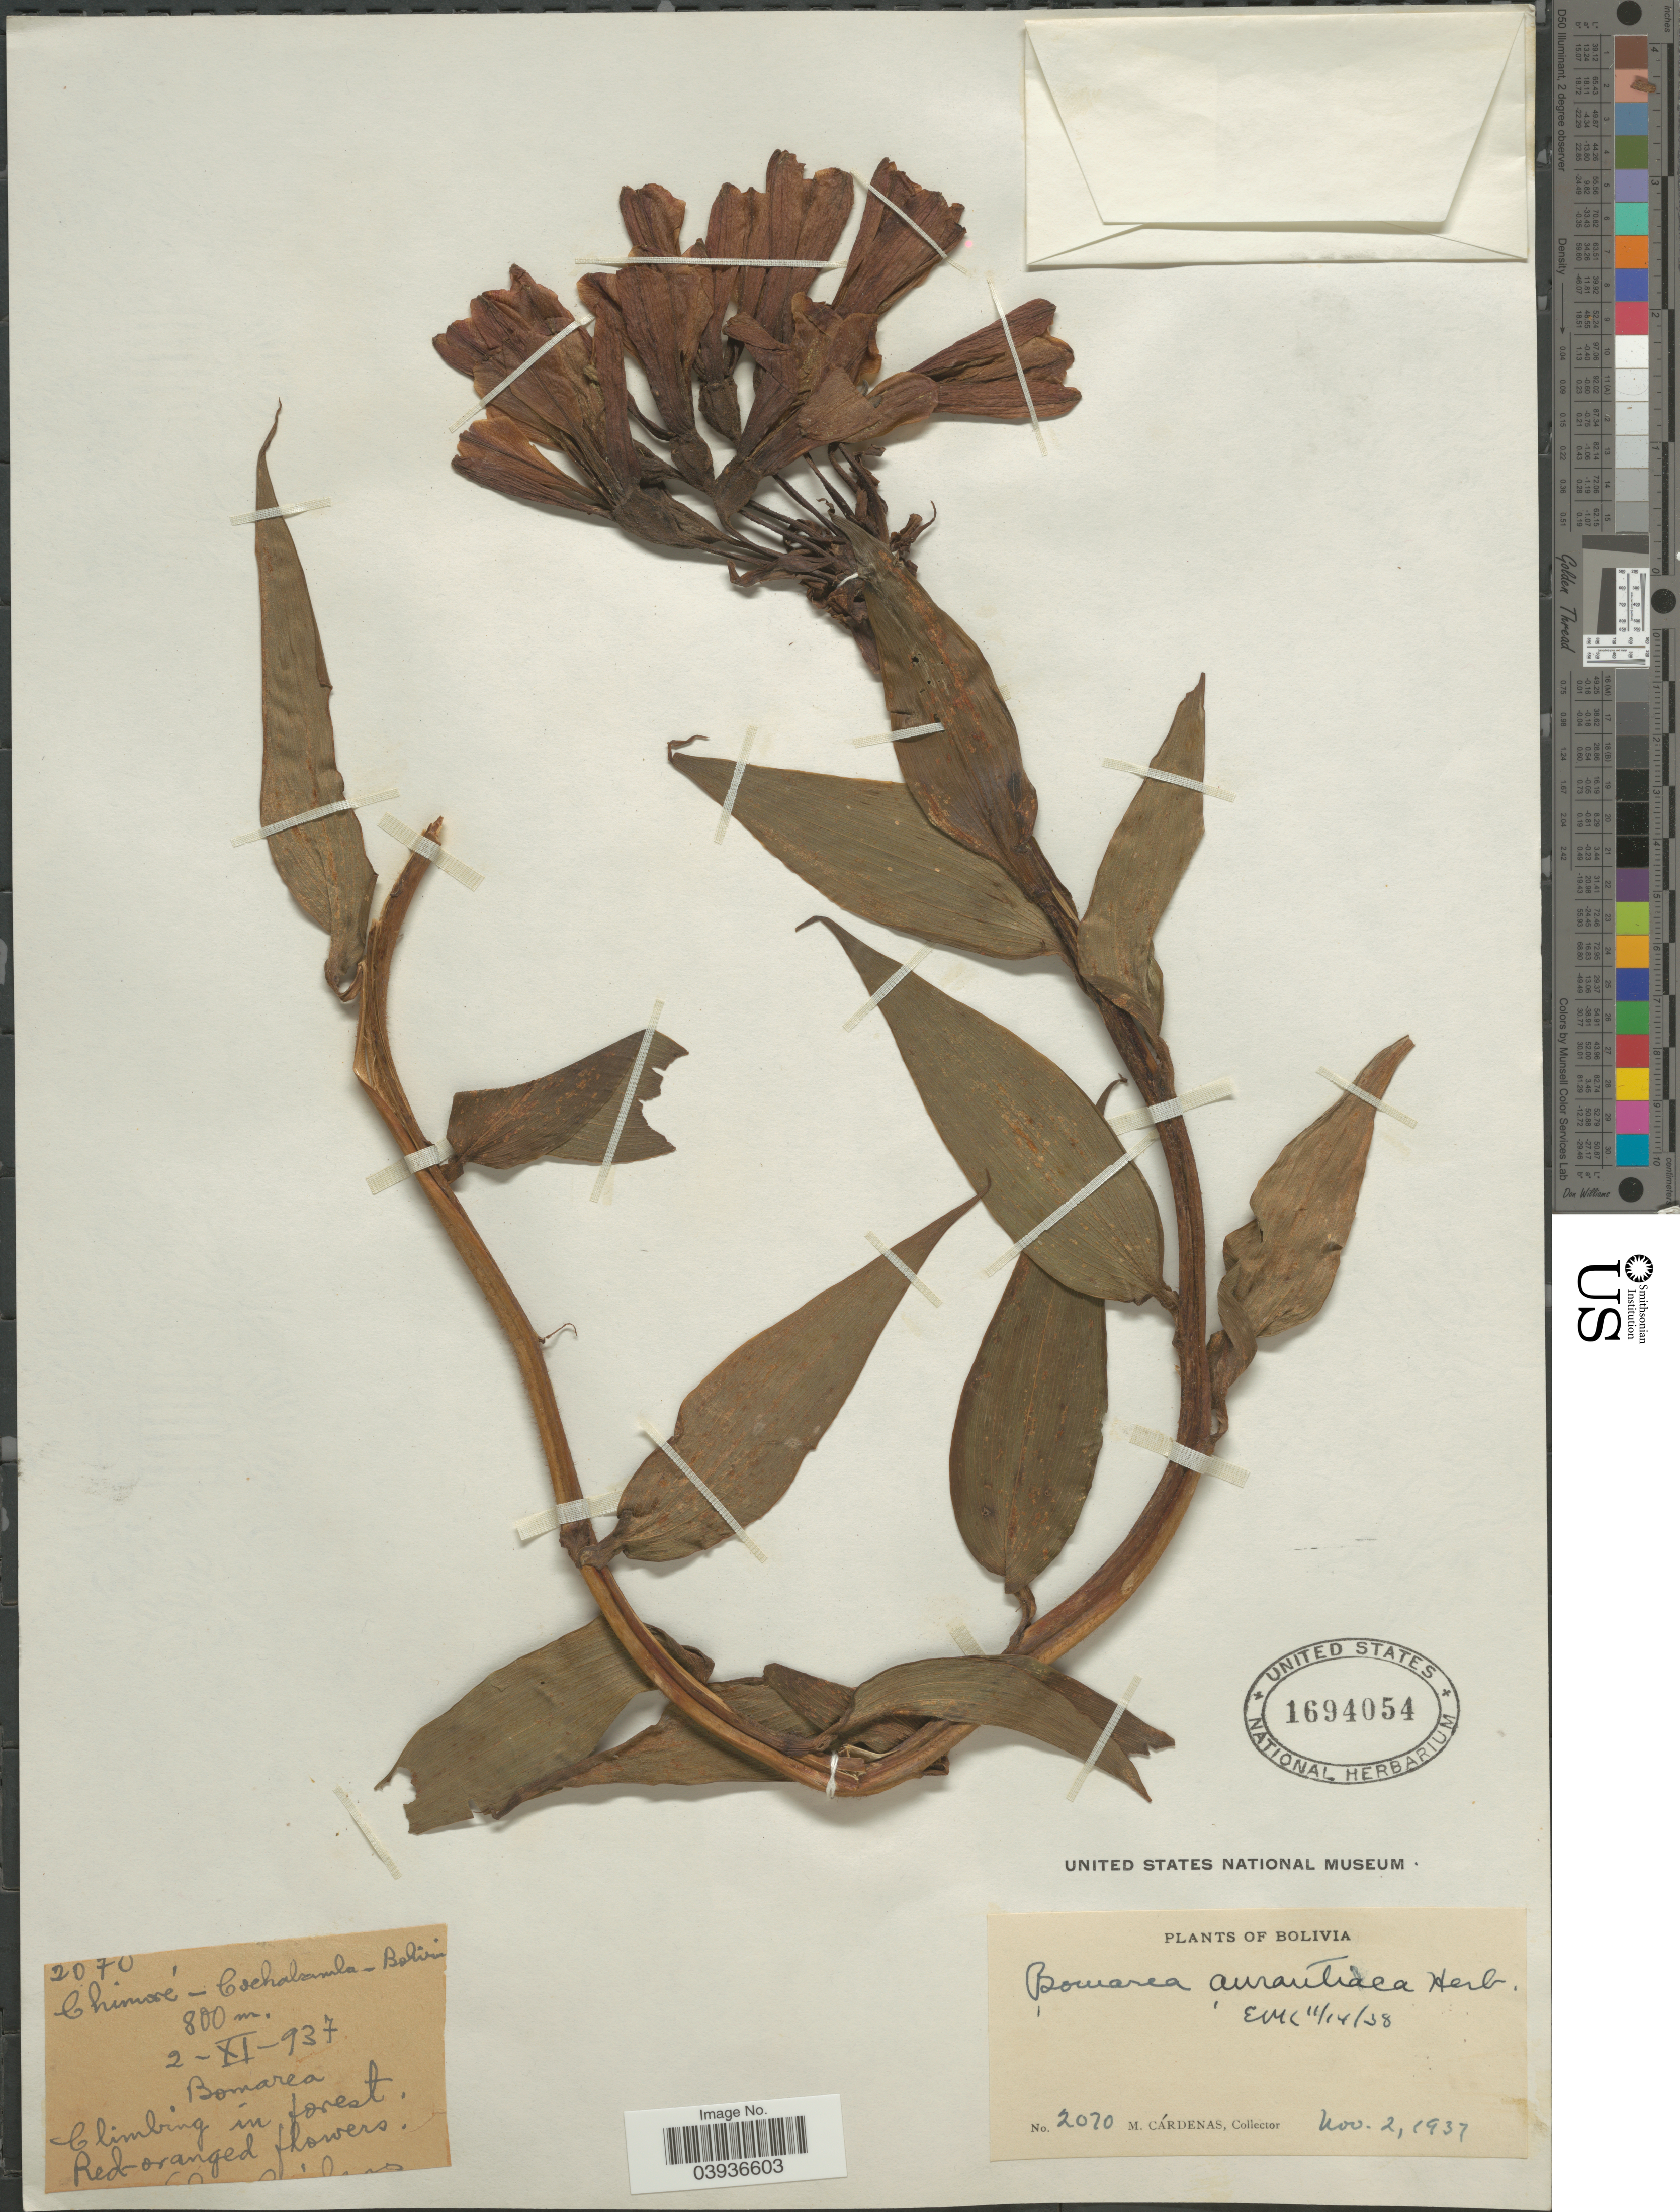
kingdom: Plantae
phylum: Tracheophyta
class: Liliopsida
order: Liliales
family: Alstroemeriaceae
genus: Bomarea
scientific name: Bomarea aurantiaca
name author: Herb.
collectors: M. Cárdenas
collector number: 2070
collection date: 1937-11-02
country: Bolivia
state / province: Cochabamba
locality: Chimoré.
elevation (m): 800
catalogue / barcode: US 1694054